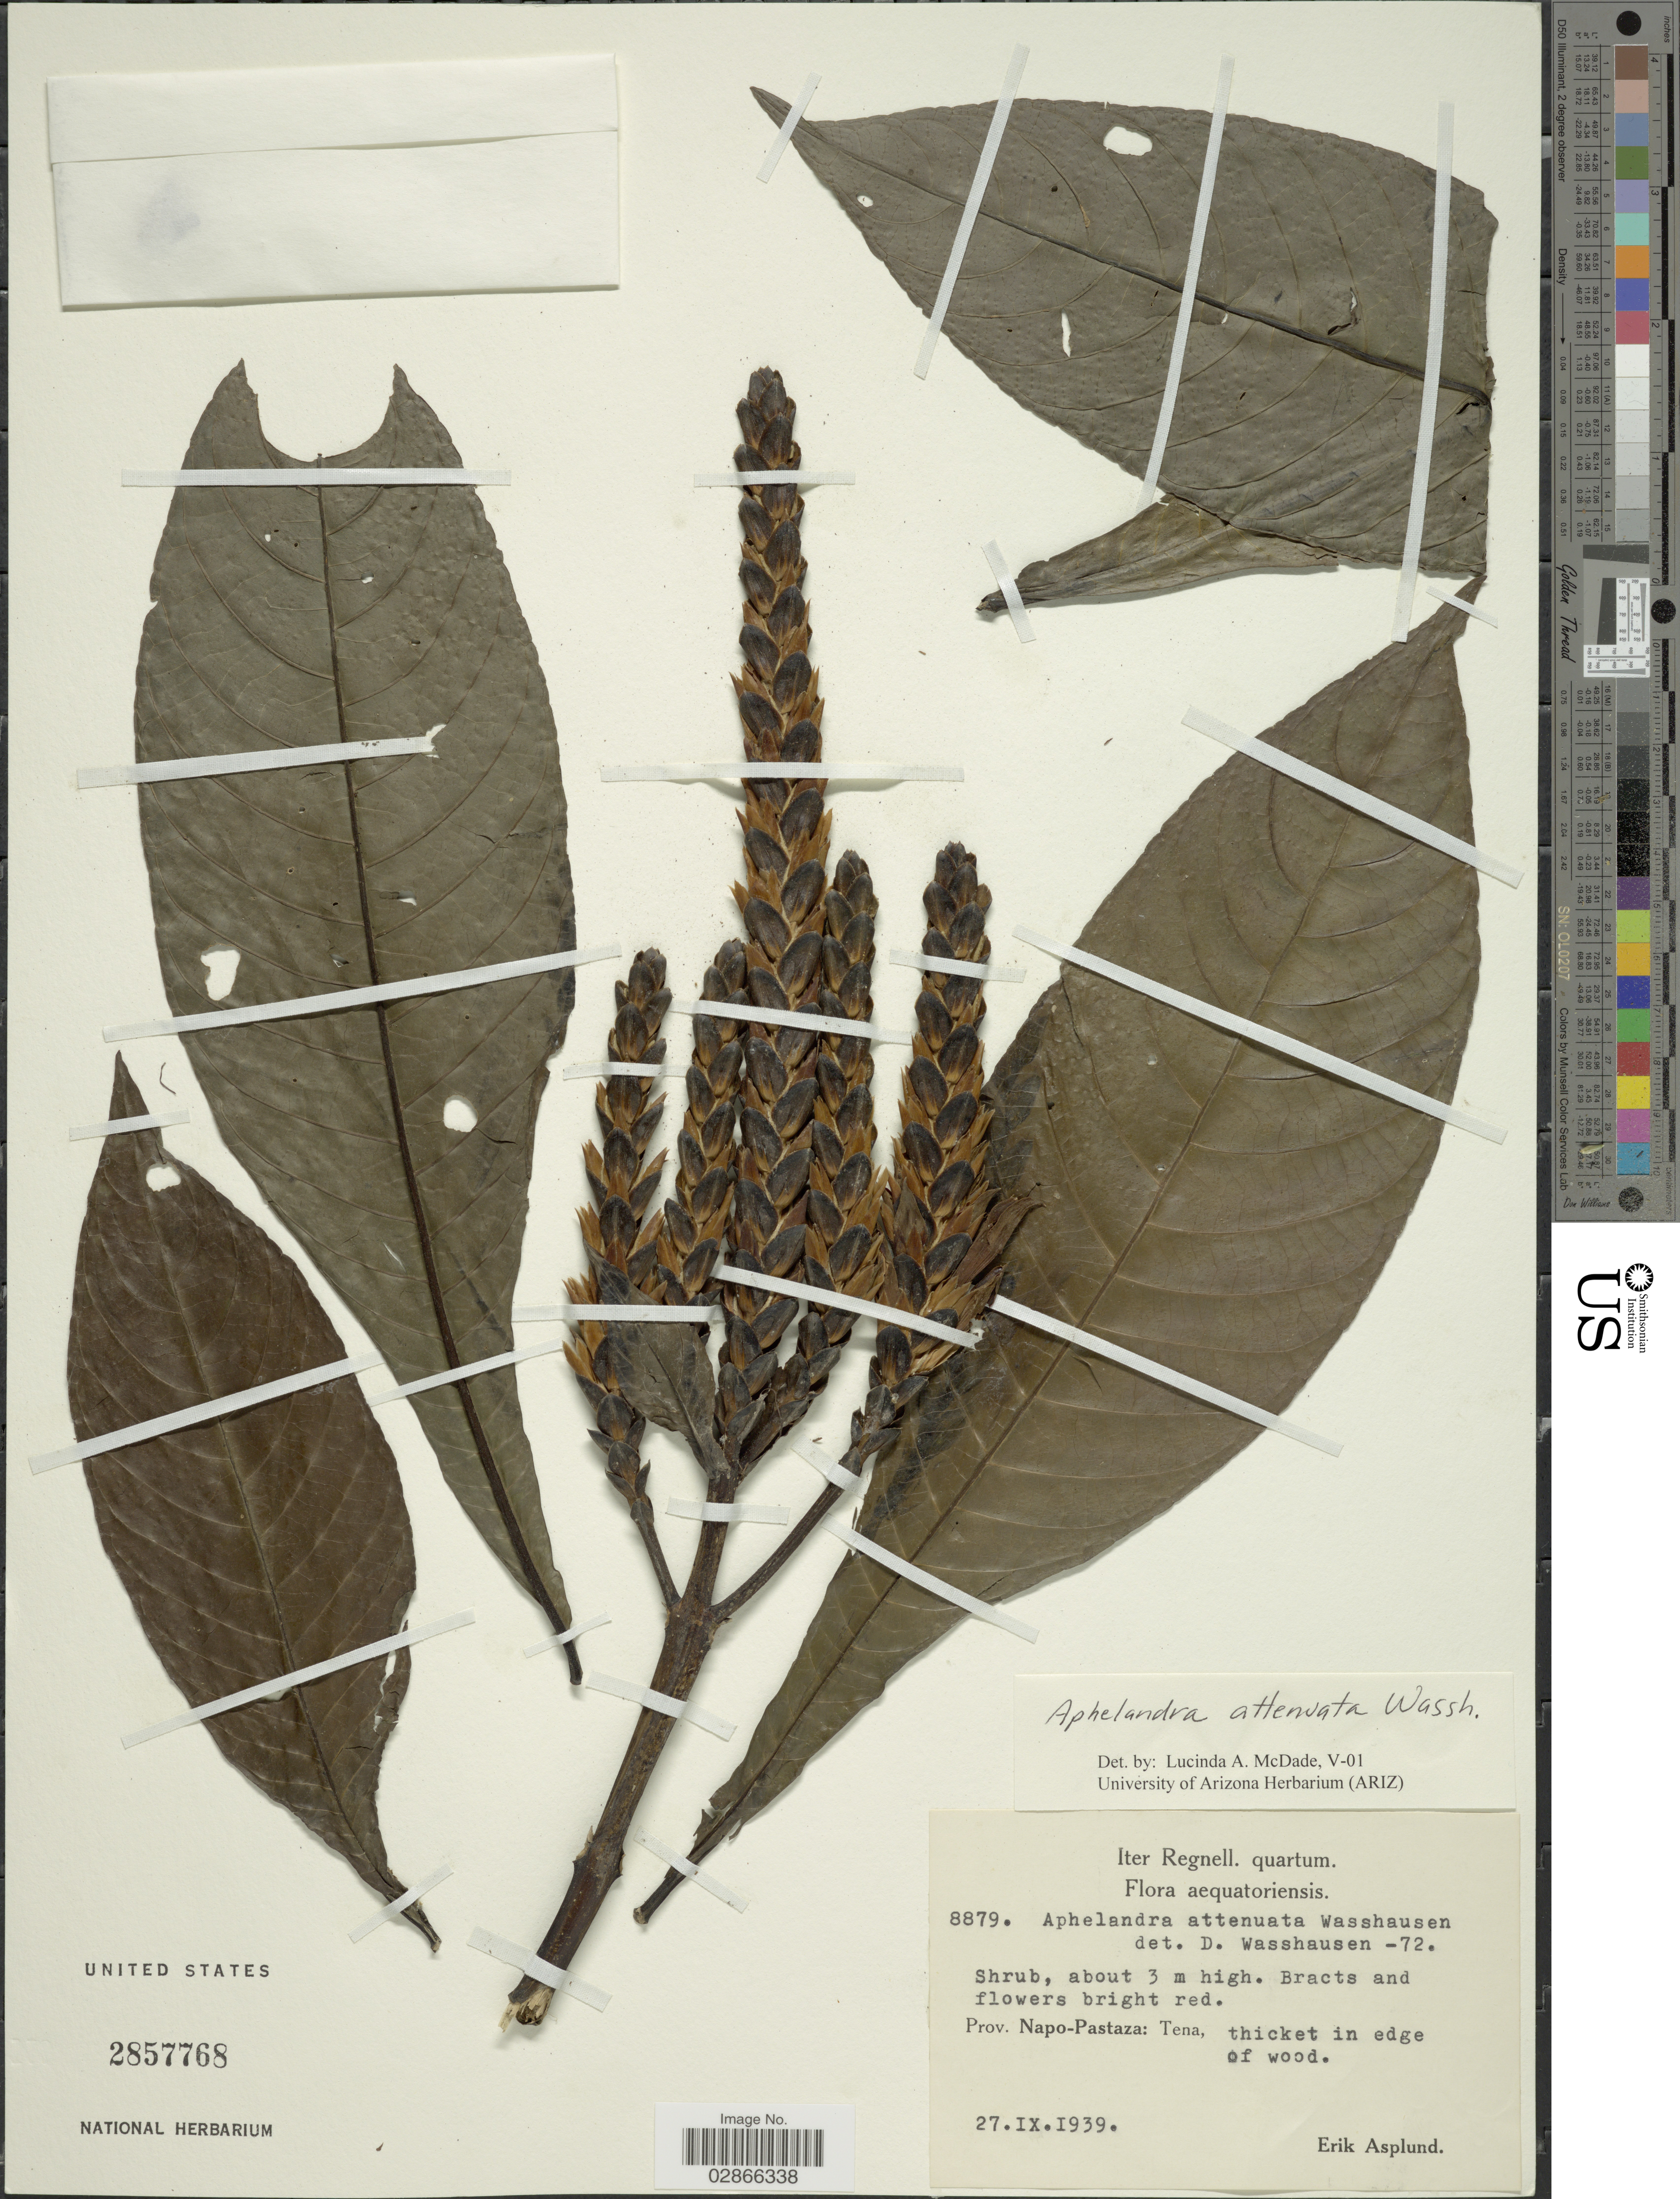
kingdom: Plantae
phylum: Tracheophyta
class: Magnoliopsida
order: Lamiales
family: Acanthaceae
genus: Aphelandra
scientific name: Aphelandra attenuata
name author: Wassh.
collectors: E. Asplund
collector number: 8879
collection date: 1939-09-27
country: Ecuador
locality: Prov. Napo-Pastaza: Tena, thicket in edge of wood.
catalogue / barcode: US 2857768